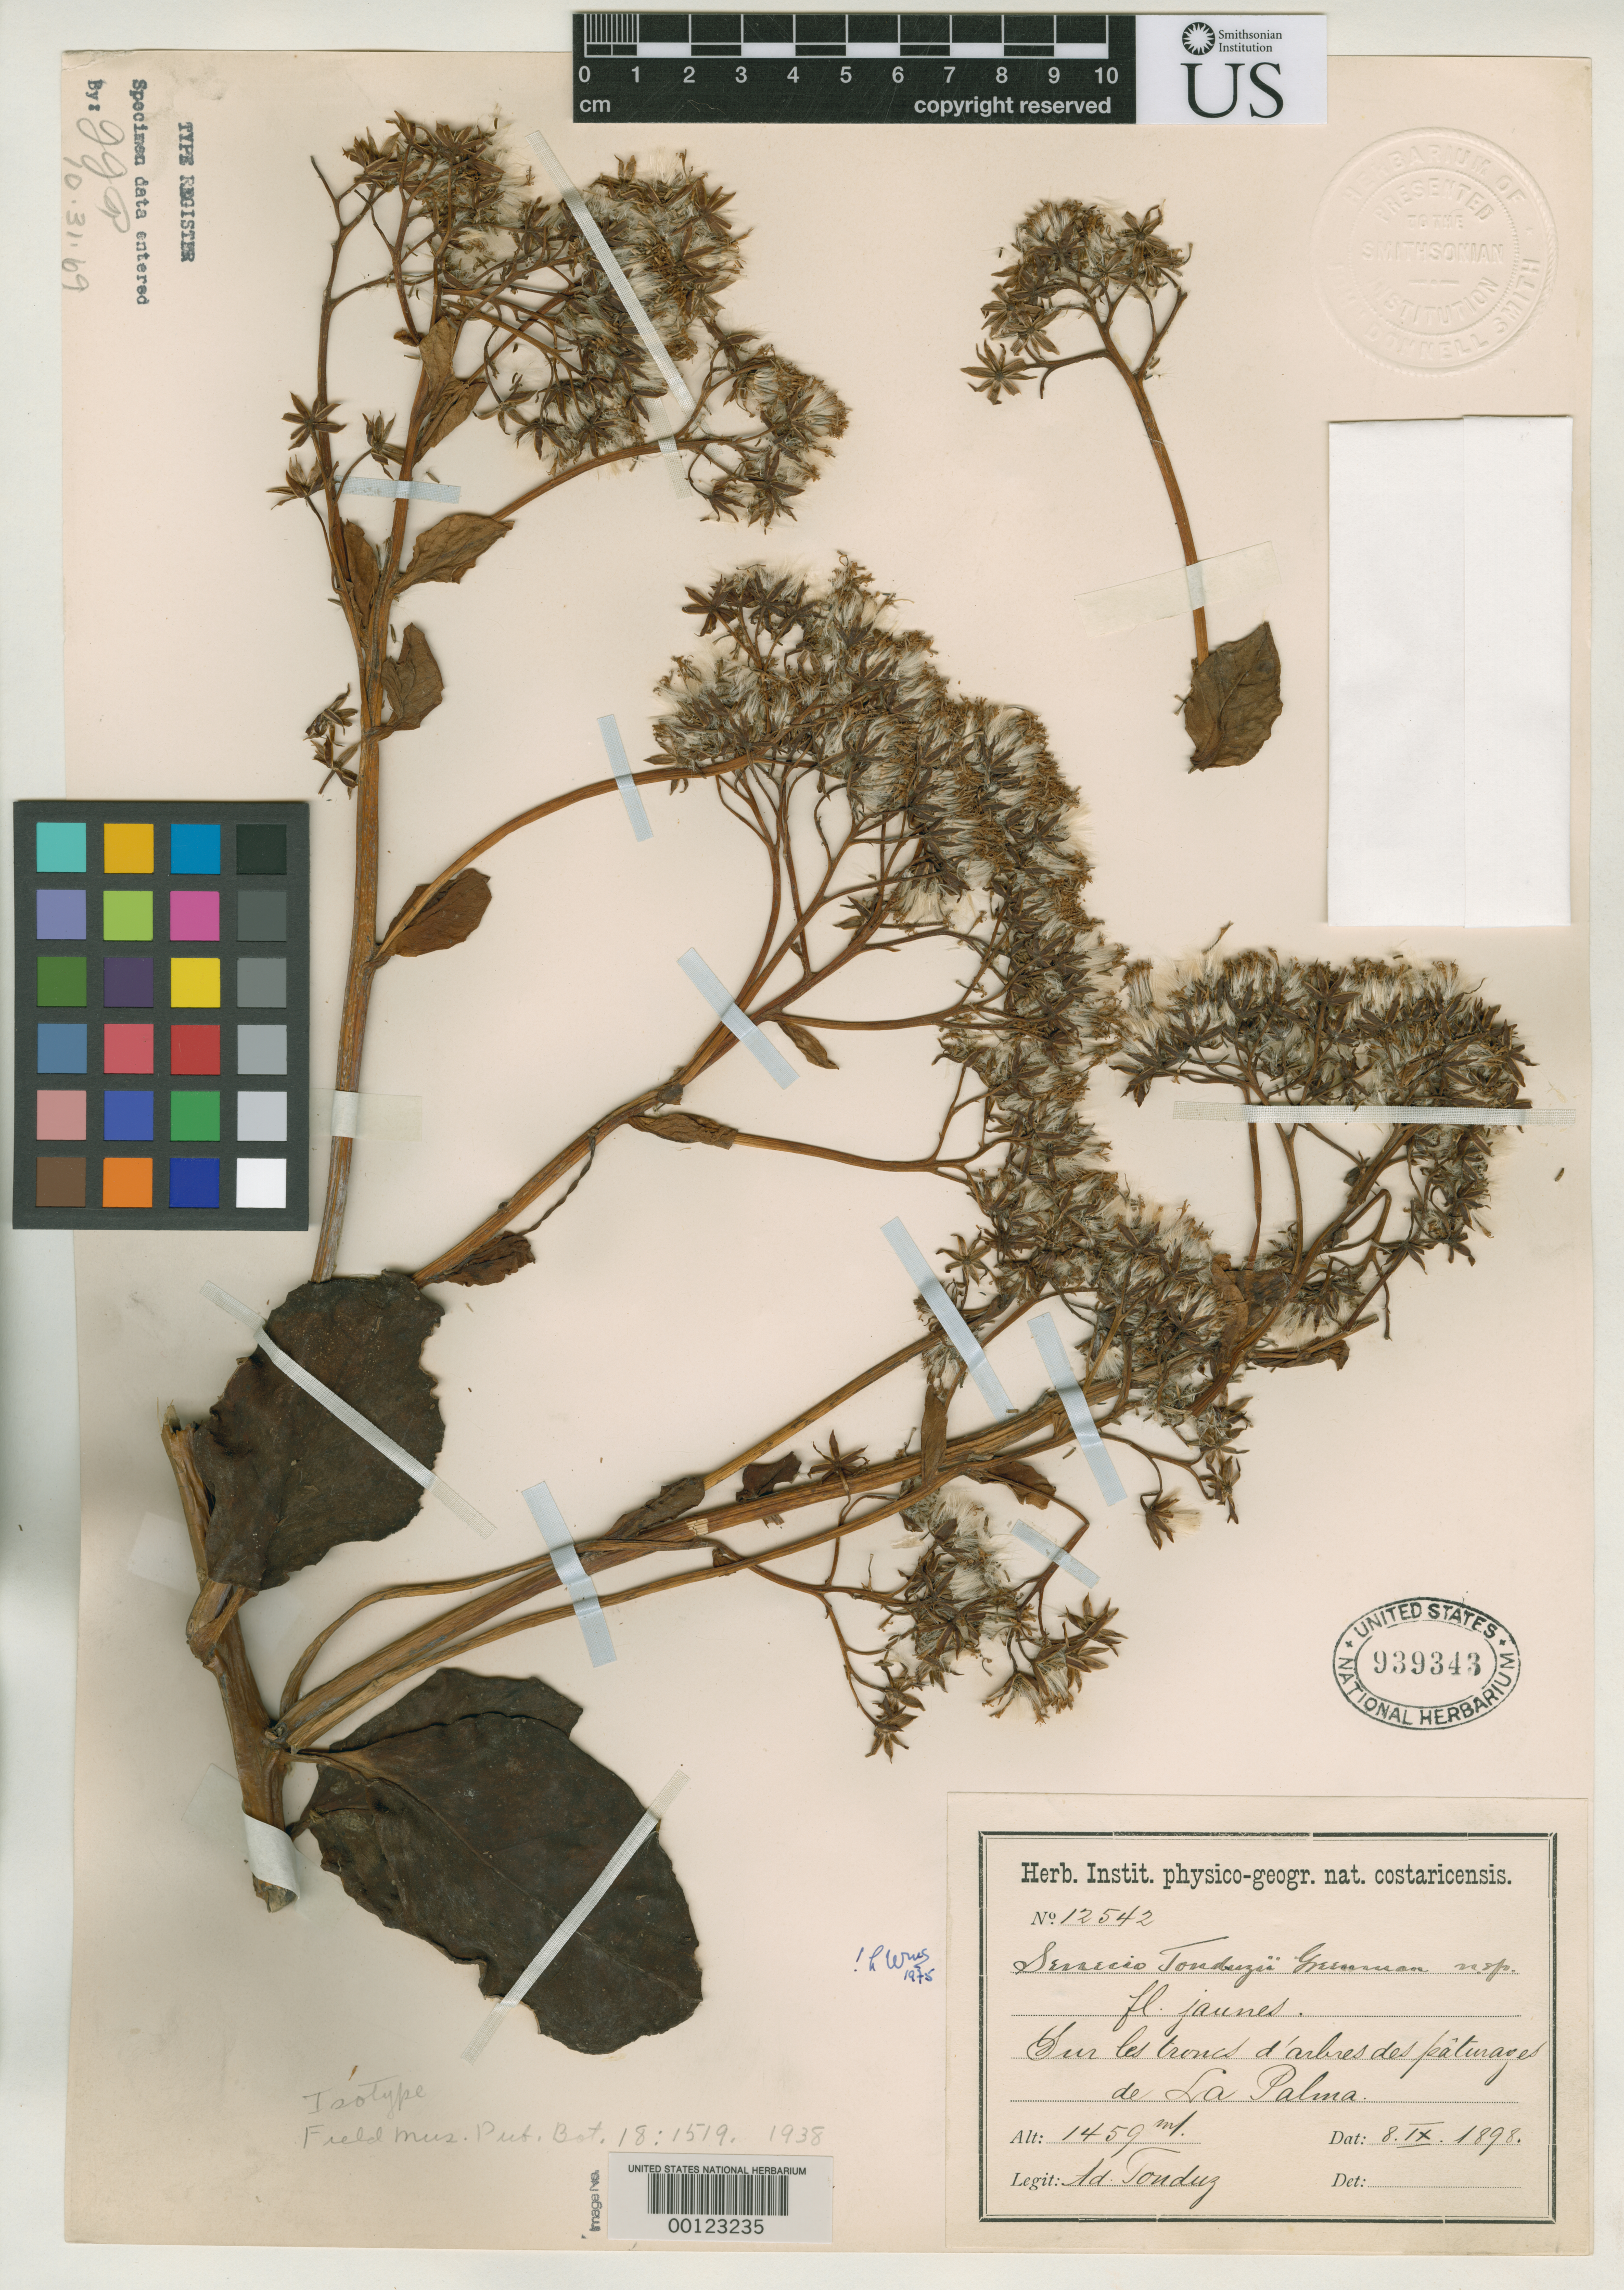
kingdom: Plantae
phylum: Tracheophyta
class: Magnoliopsida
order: Asterales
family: Asteraceae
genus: Senecio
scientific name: Senecio tonduzii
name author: Greenm. in Standl.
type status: Isotype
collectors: A. Tonduz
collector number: Inst. Phys.-Geogr. Costa R.125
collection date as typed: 08 Sep 1898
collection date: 1898-09-08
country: Costa Rica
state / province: San José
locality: La Palma.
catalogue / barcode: US 939343